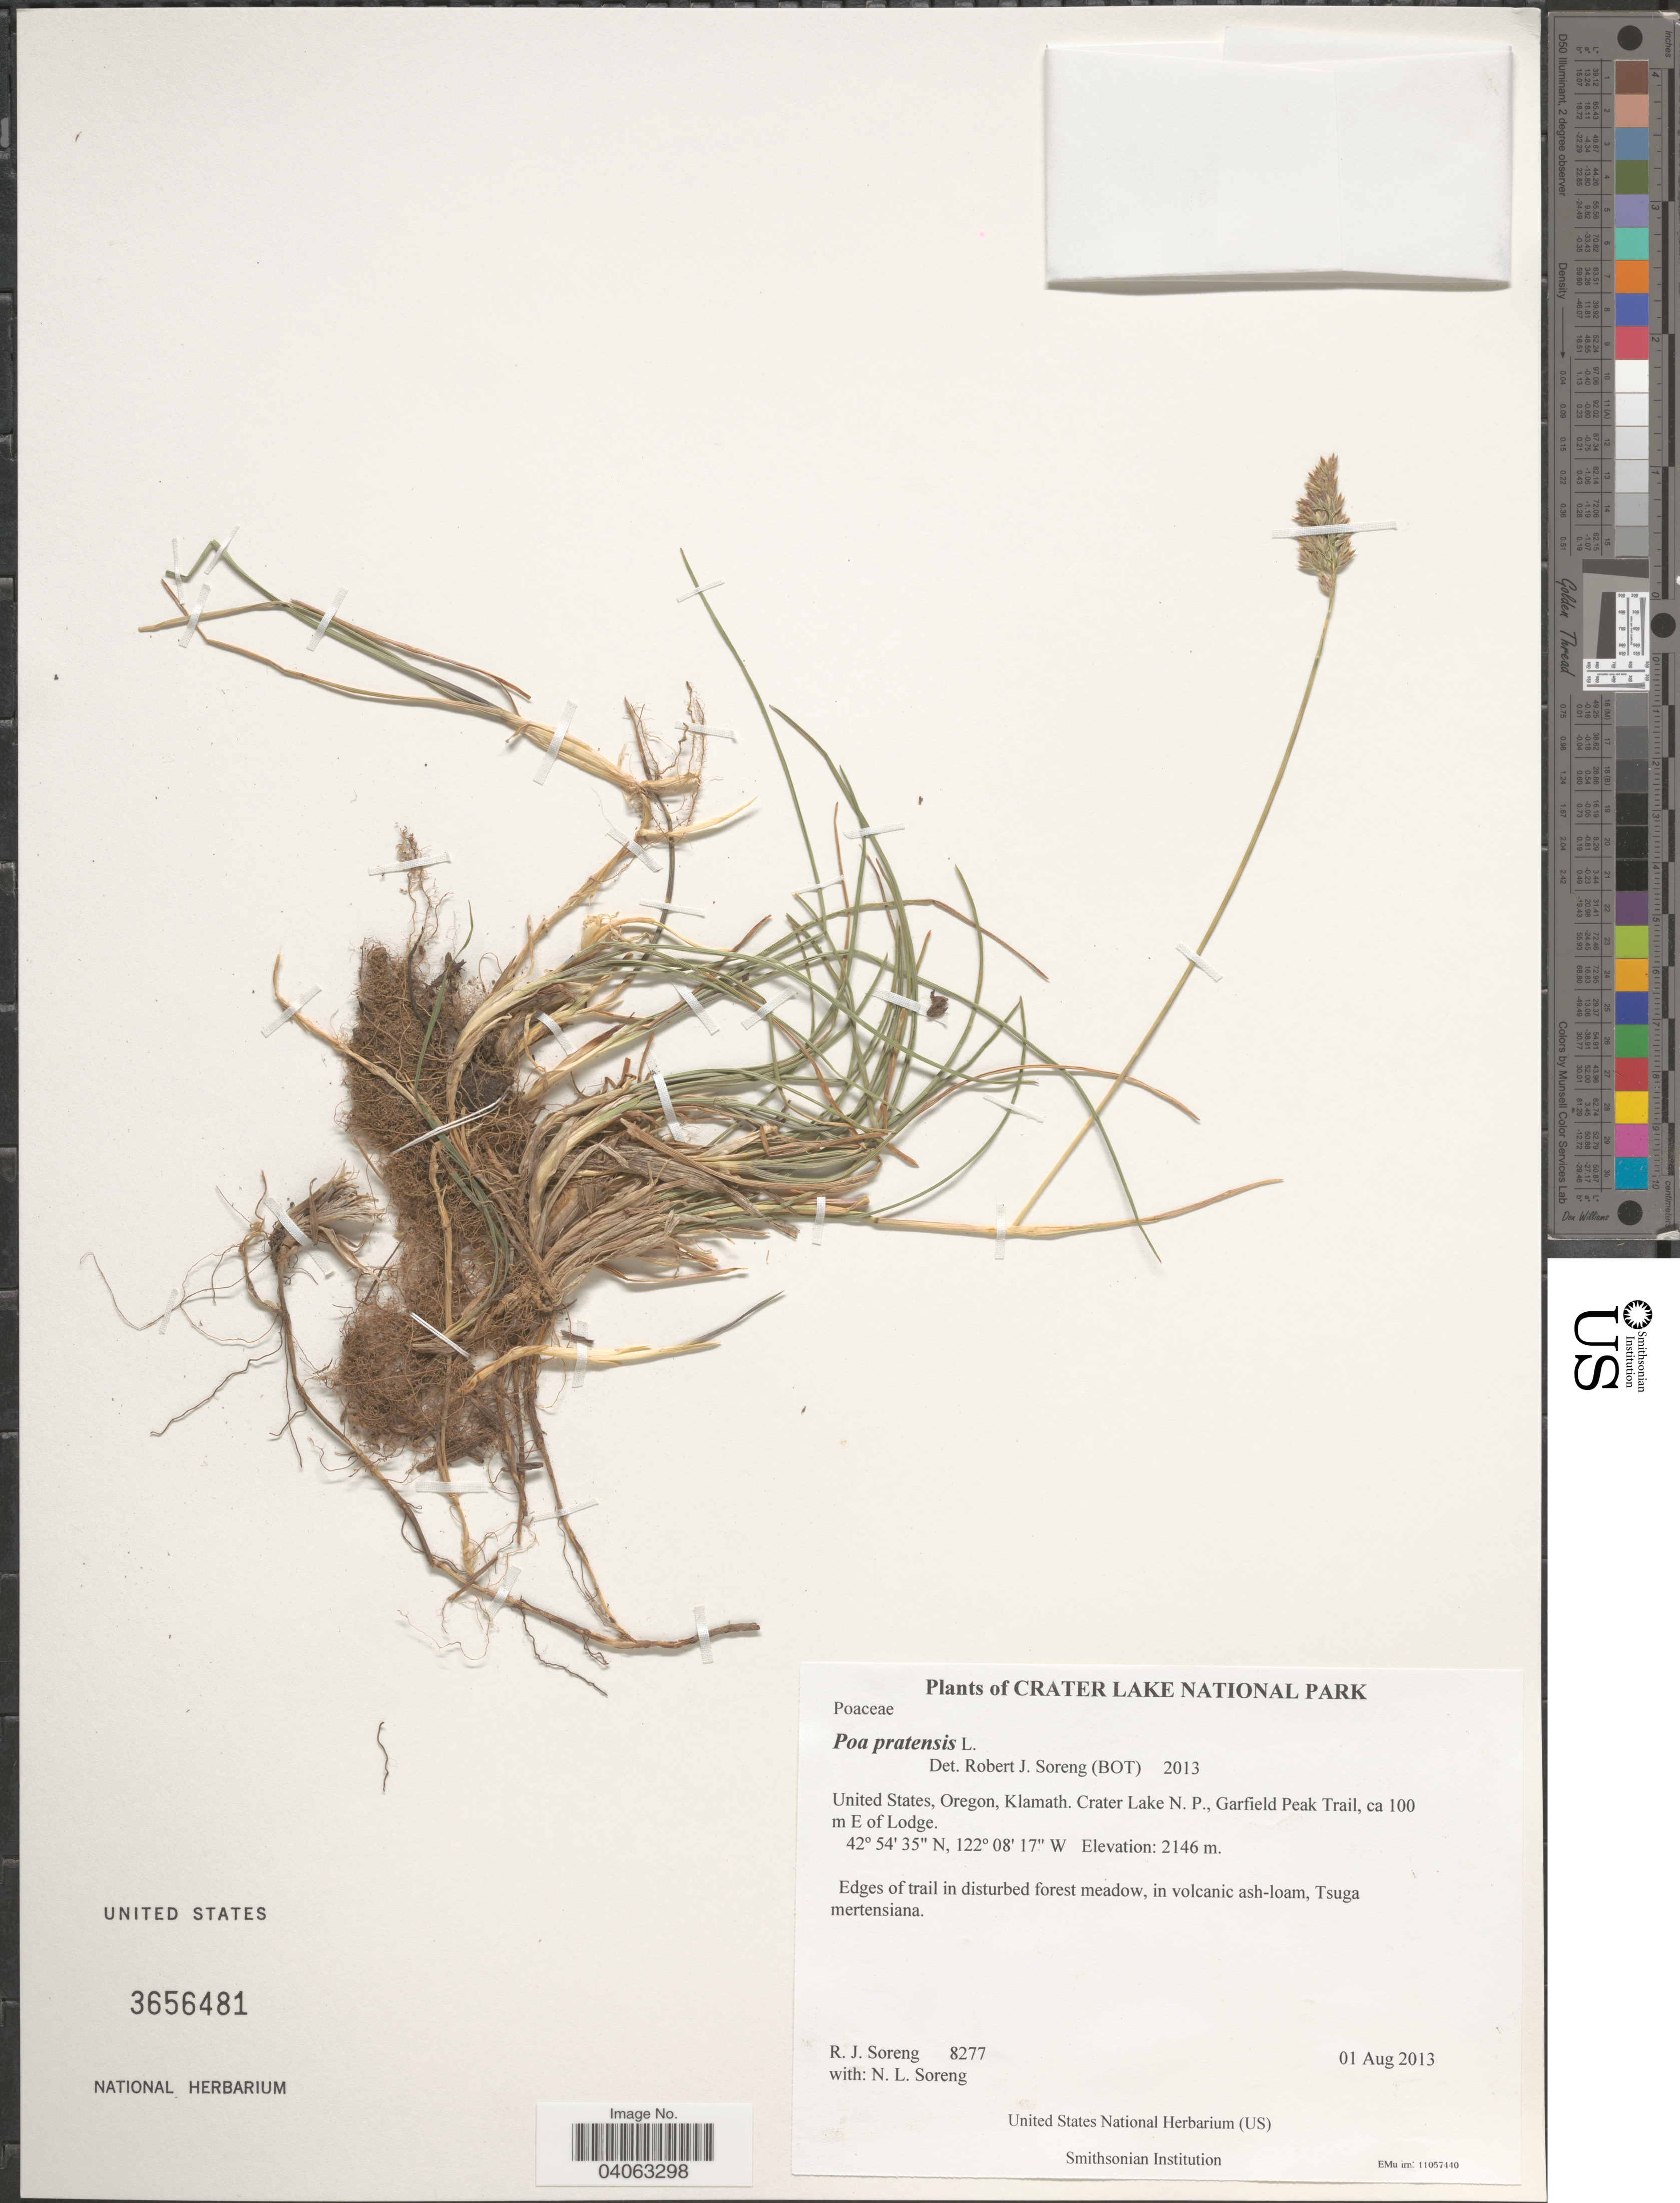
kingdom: Plantae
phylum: Tracheophyta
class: Liliopsida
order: Poales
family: Poaceae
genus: Poa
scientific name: Poa pratensis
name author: L.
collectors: R. J. Soreng & N. L. Soreng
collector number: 8277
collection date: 2013-08-01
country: United States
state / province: Oregon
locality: Crater Lake National Park. Klamath. Crater Lake N. P., Garfield Peak Trail, ca 100 m E of Lodge.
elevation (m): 2146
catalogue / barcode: US 3656481